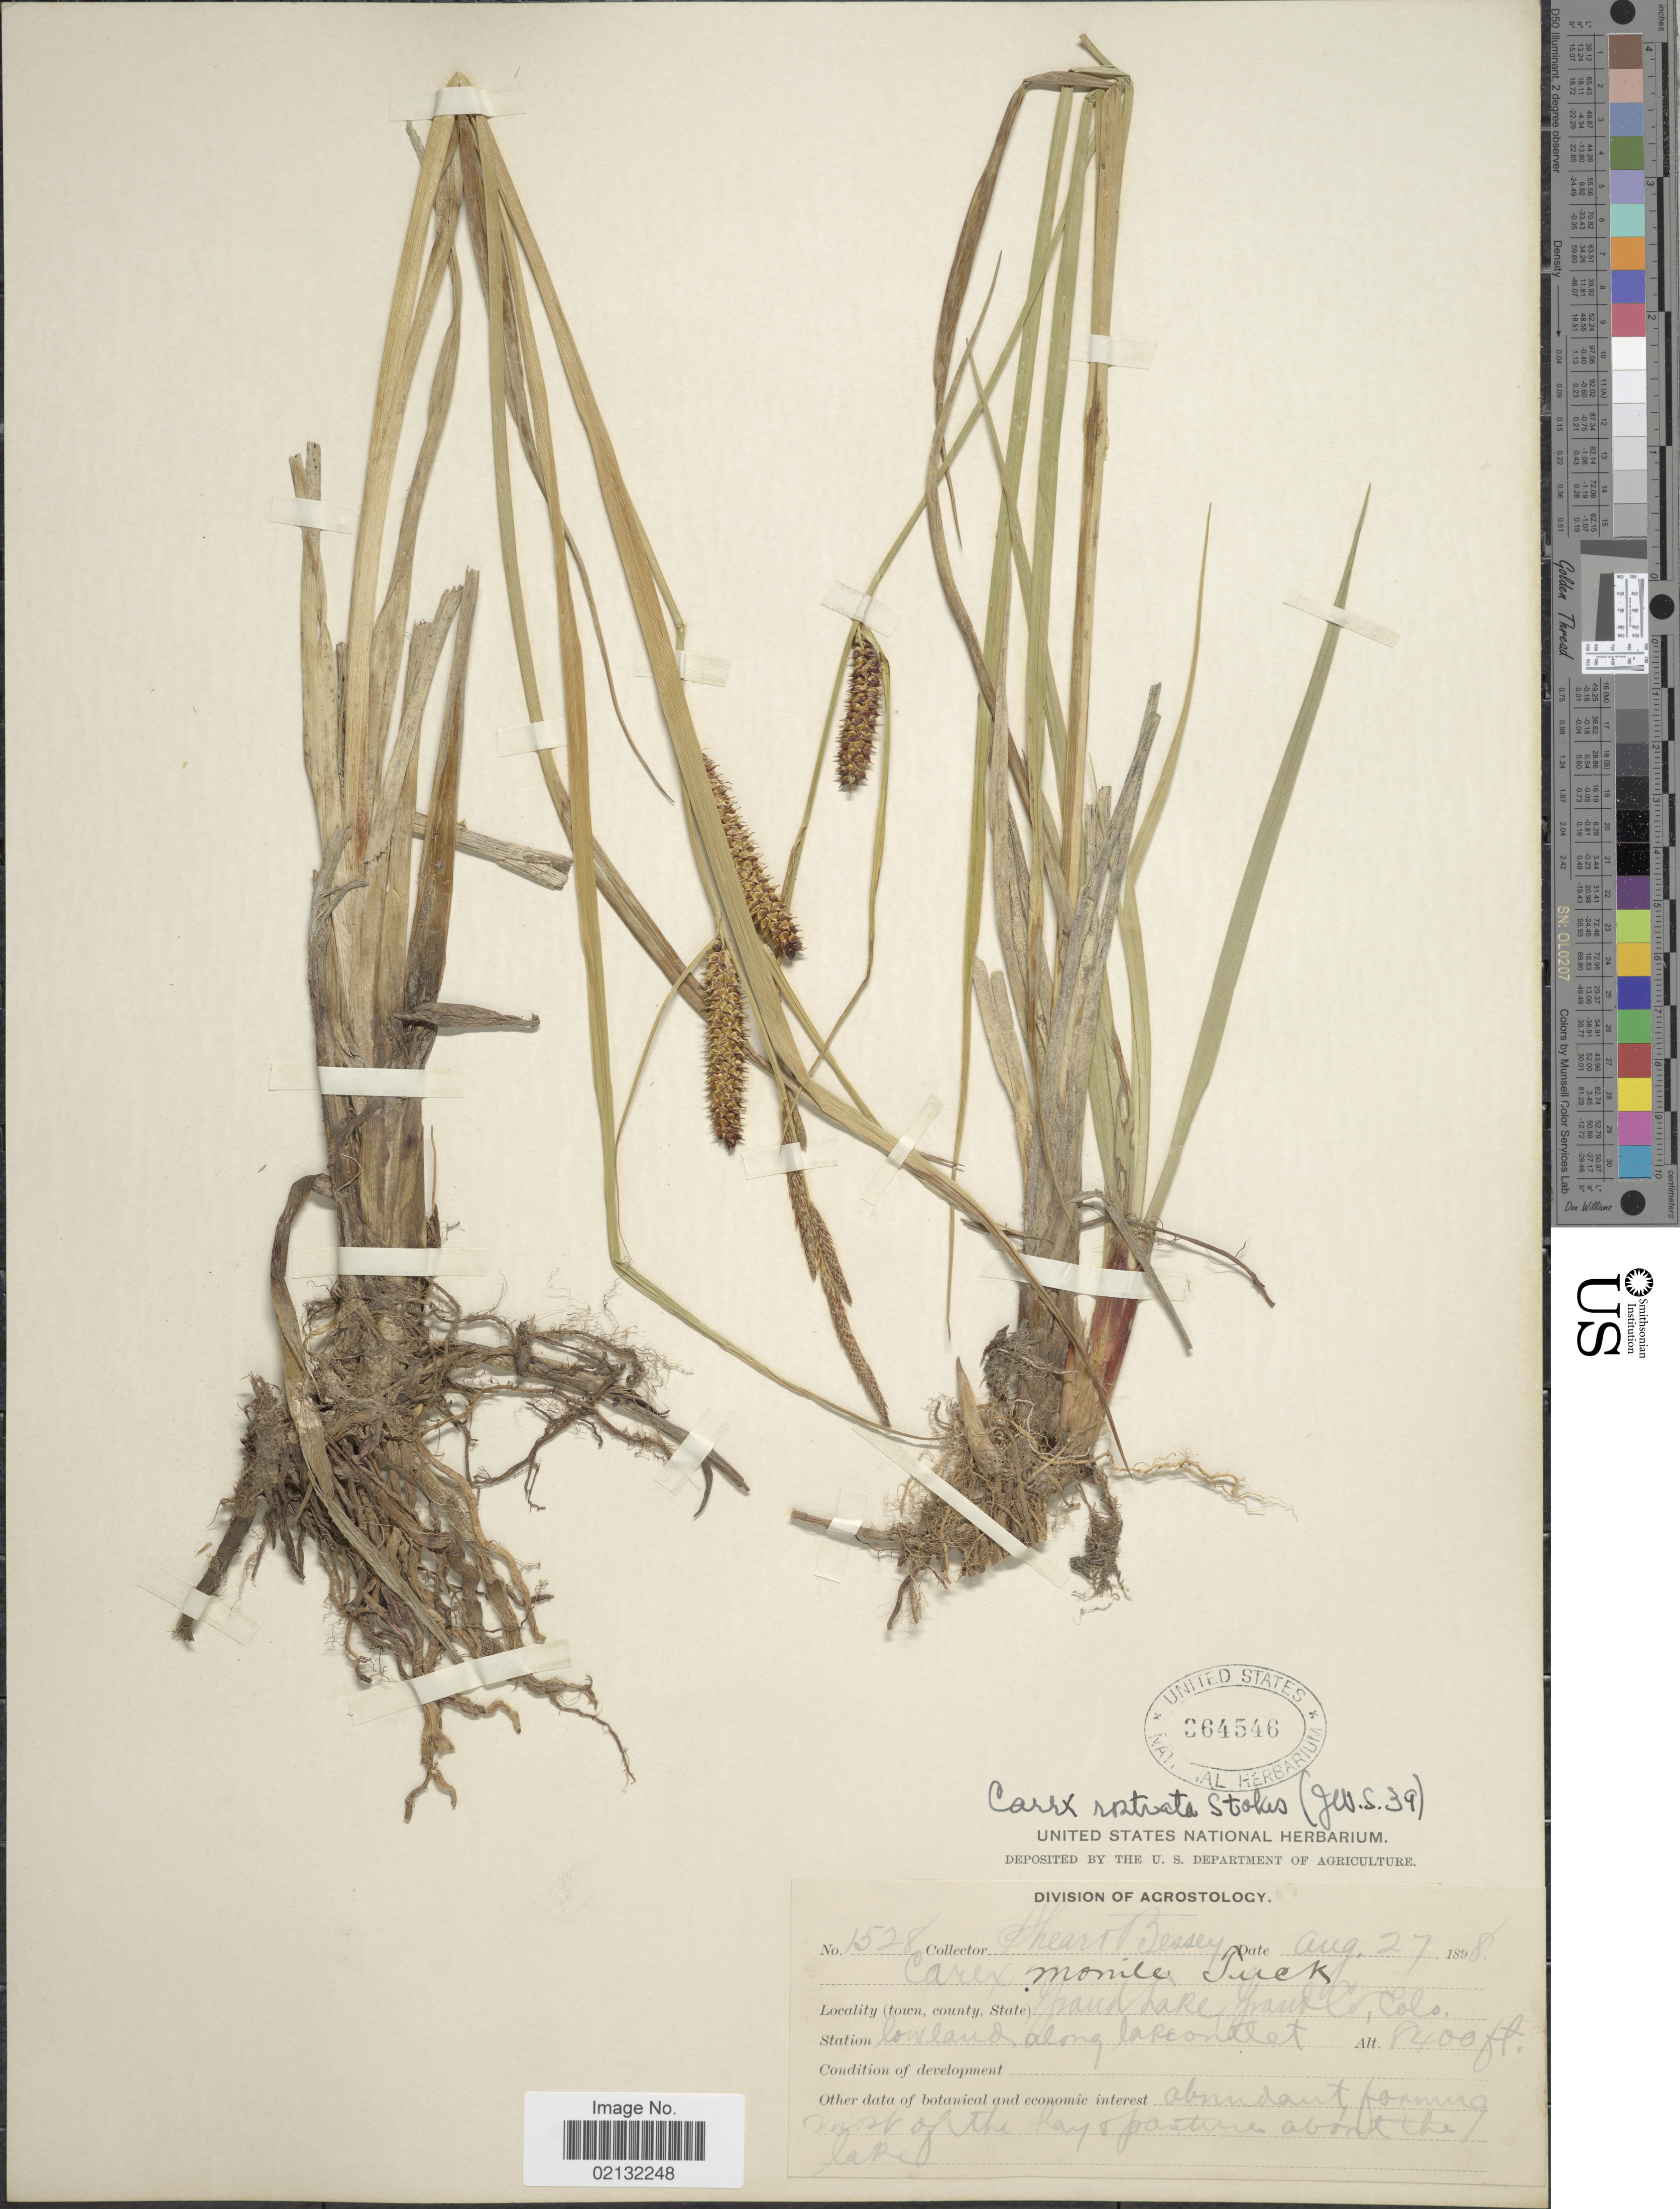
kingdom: Plantae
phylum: Tracheophyta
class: Liliopsida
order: Poales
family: Cyperaceae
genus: Carex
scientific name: Carex rostrata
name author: Stokes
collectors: -- Shear & -. Bessey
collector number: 1528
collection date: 1898-08-27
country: United States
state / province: Colorado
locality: Grand Lake, Grand Co., lowland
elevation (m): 2560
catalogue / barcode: US 364546